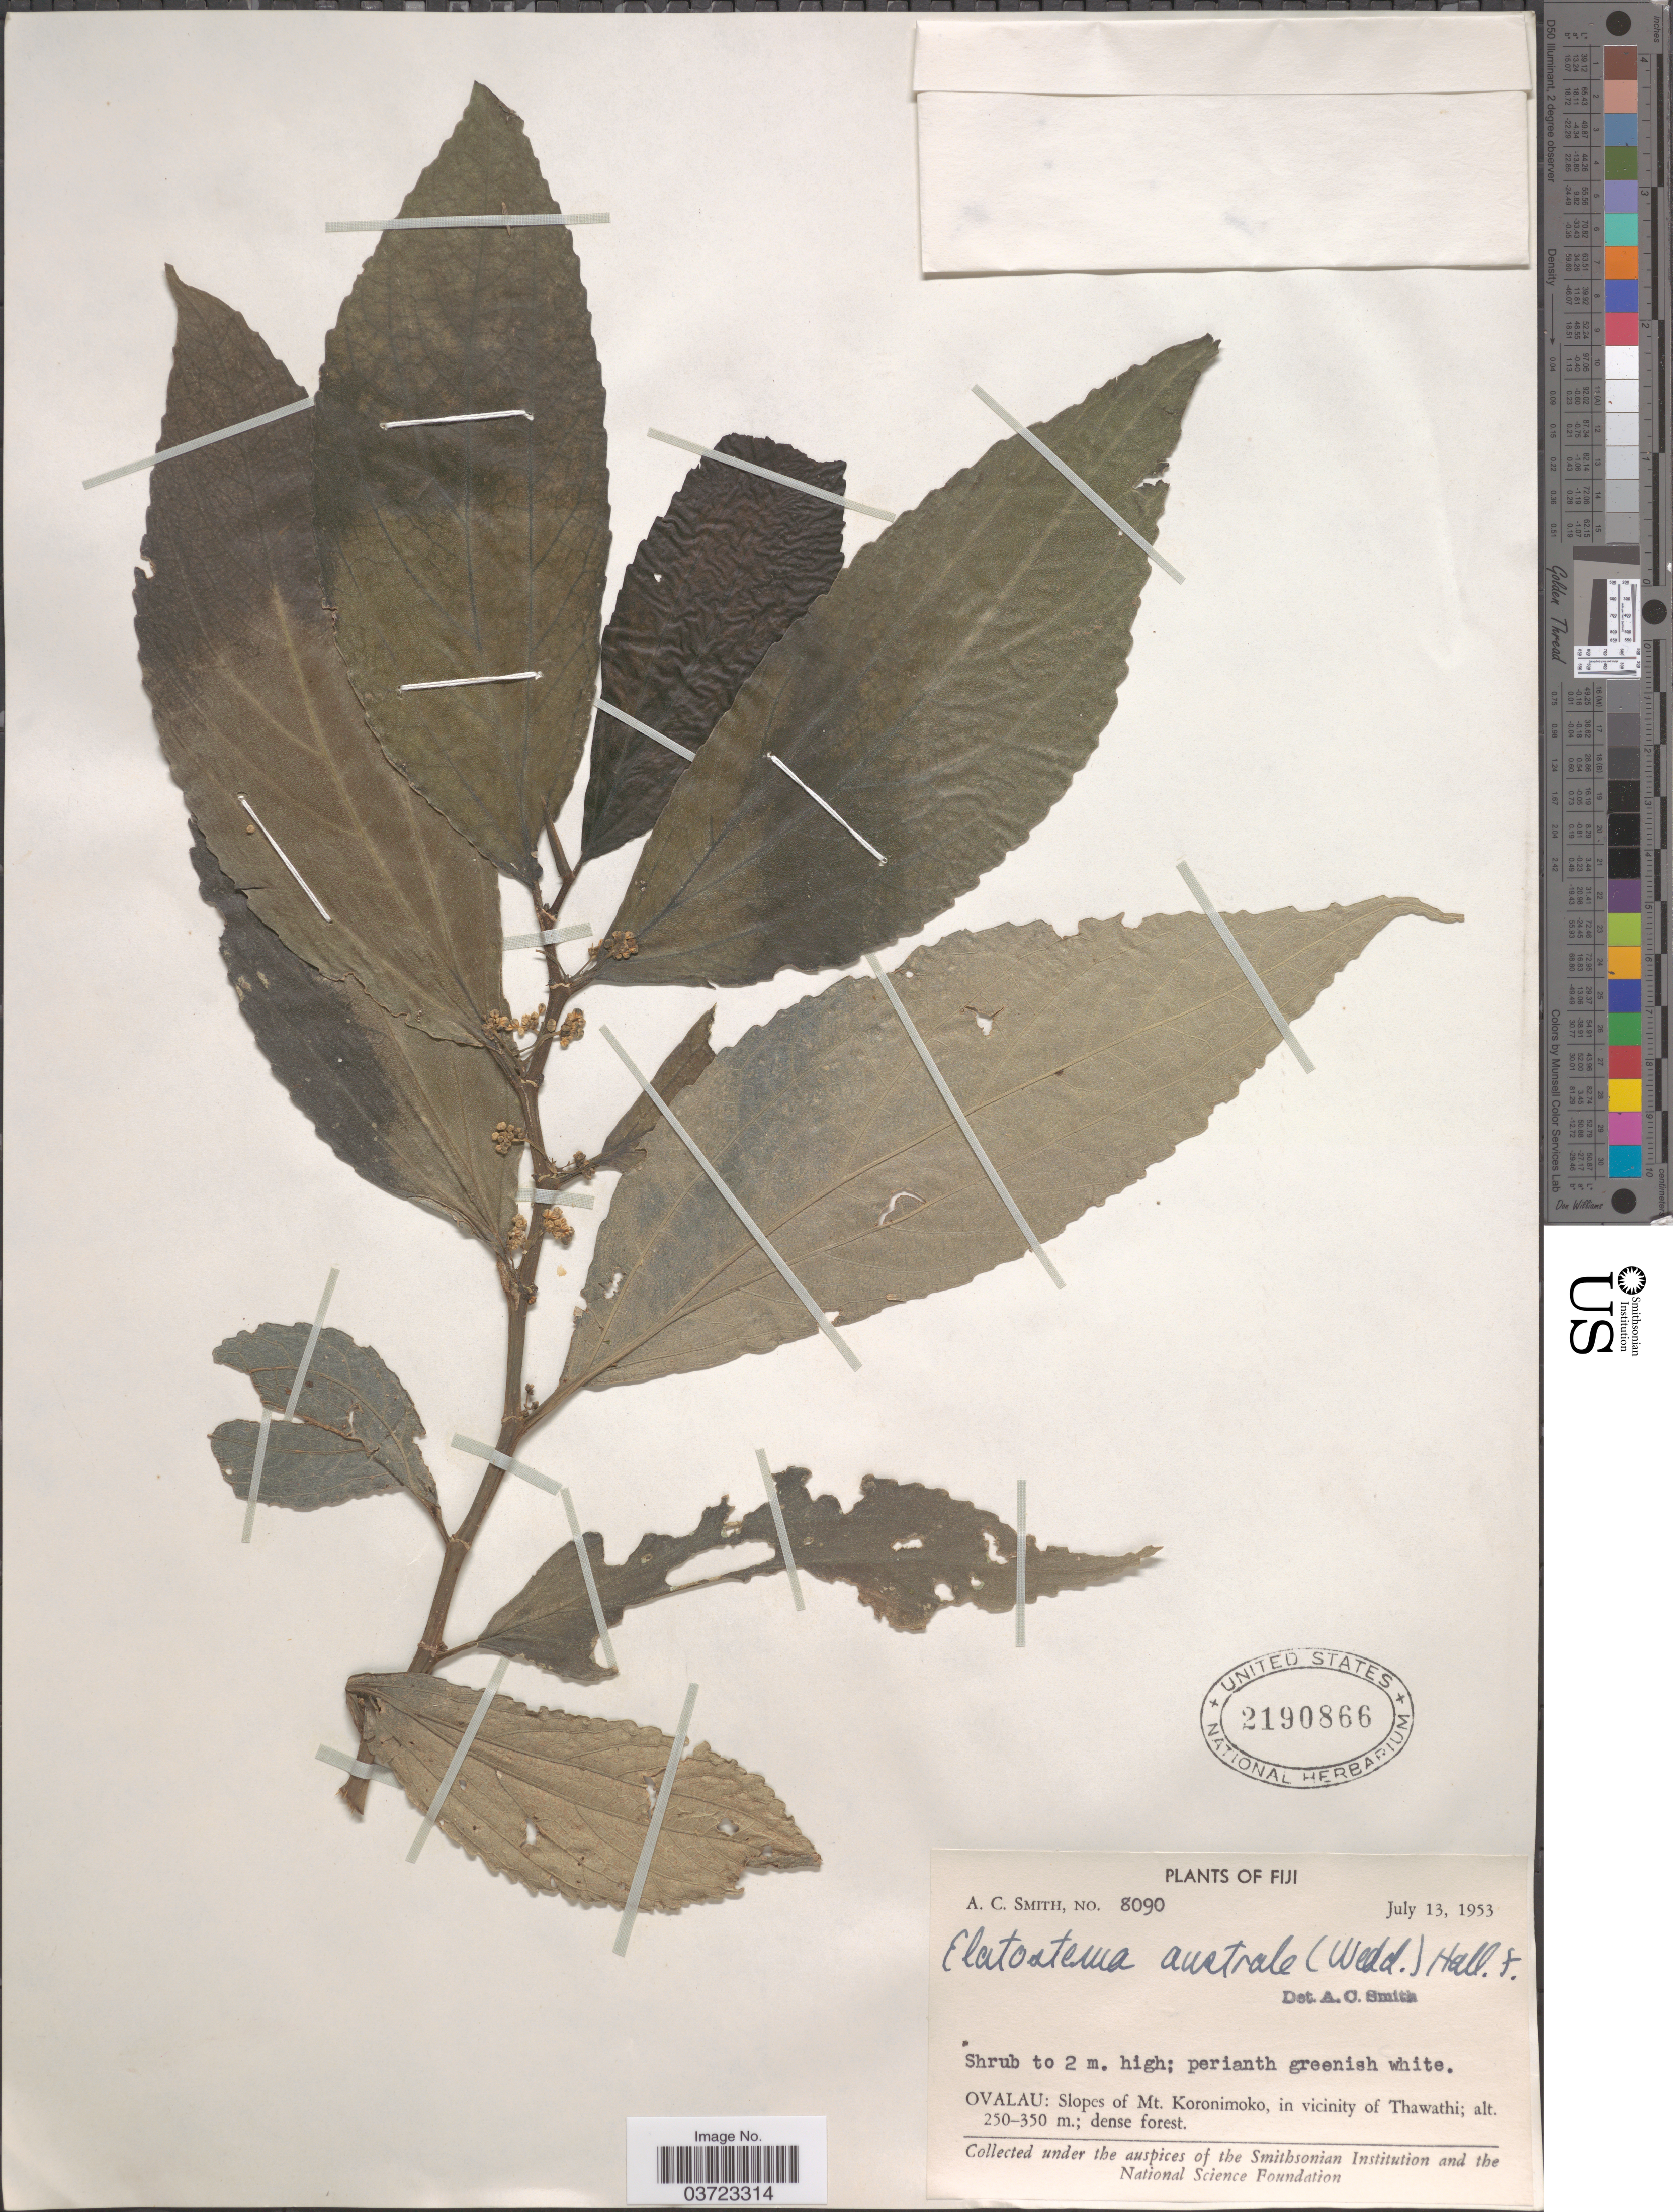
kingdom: Plantae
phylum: Tracheophyta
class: Magnoliopsida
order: Rosales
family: Urticaceae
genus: Elatostema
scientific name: Elatostema australe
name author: Hallier f.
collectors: A. C. Smith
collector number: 8090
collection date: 1953-07-13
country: Fiji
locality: Ovalau: Slopes of Mt. Koronimoko, in vicinity of Thawathi.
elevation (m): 250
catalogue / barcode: US 2190866